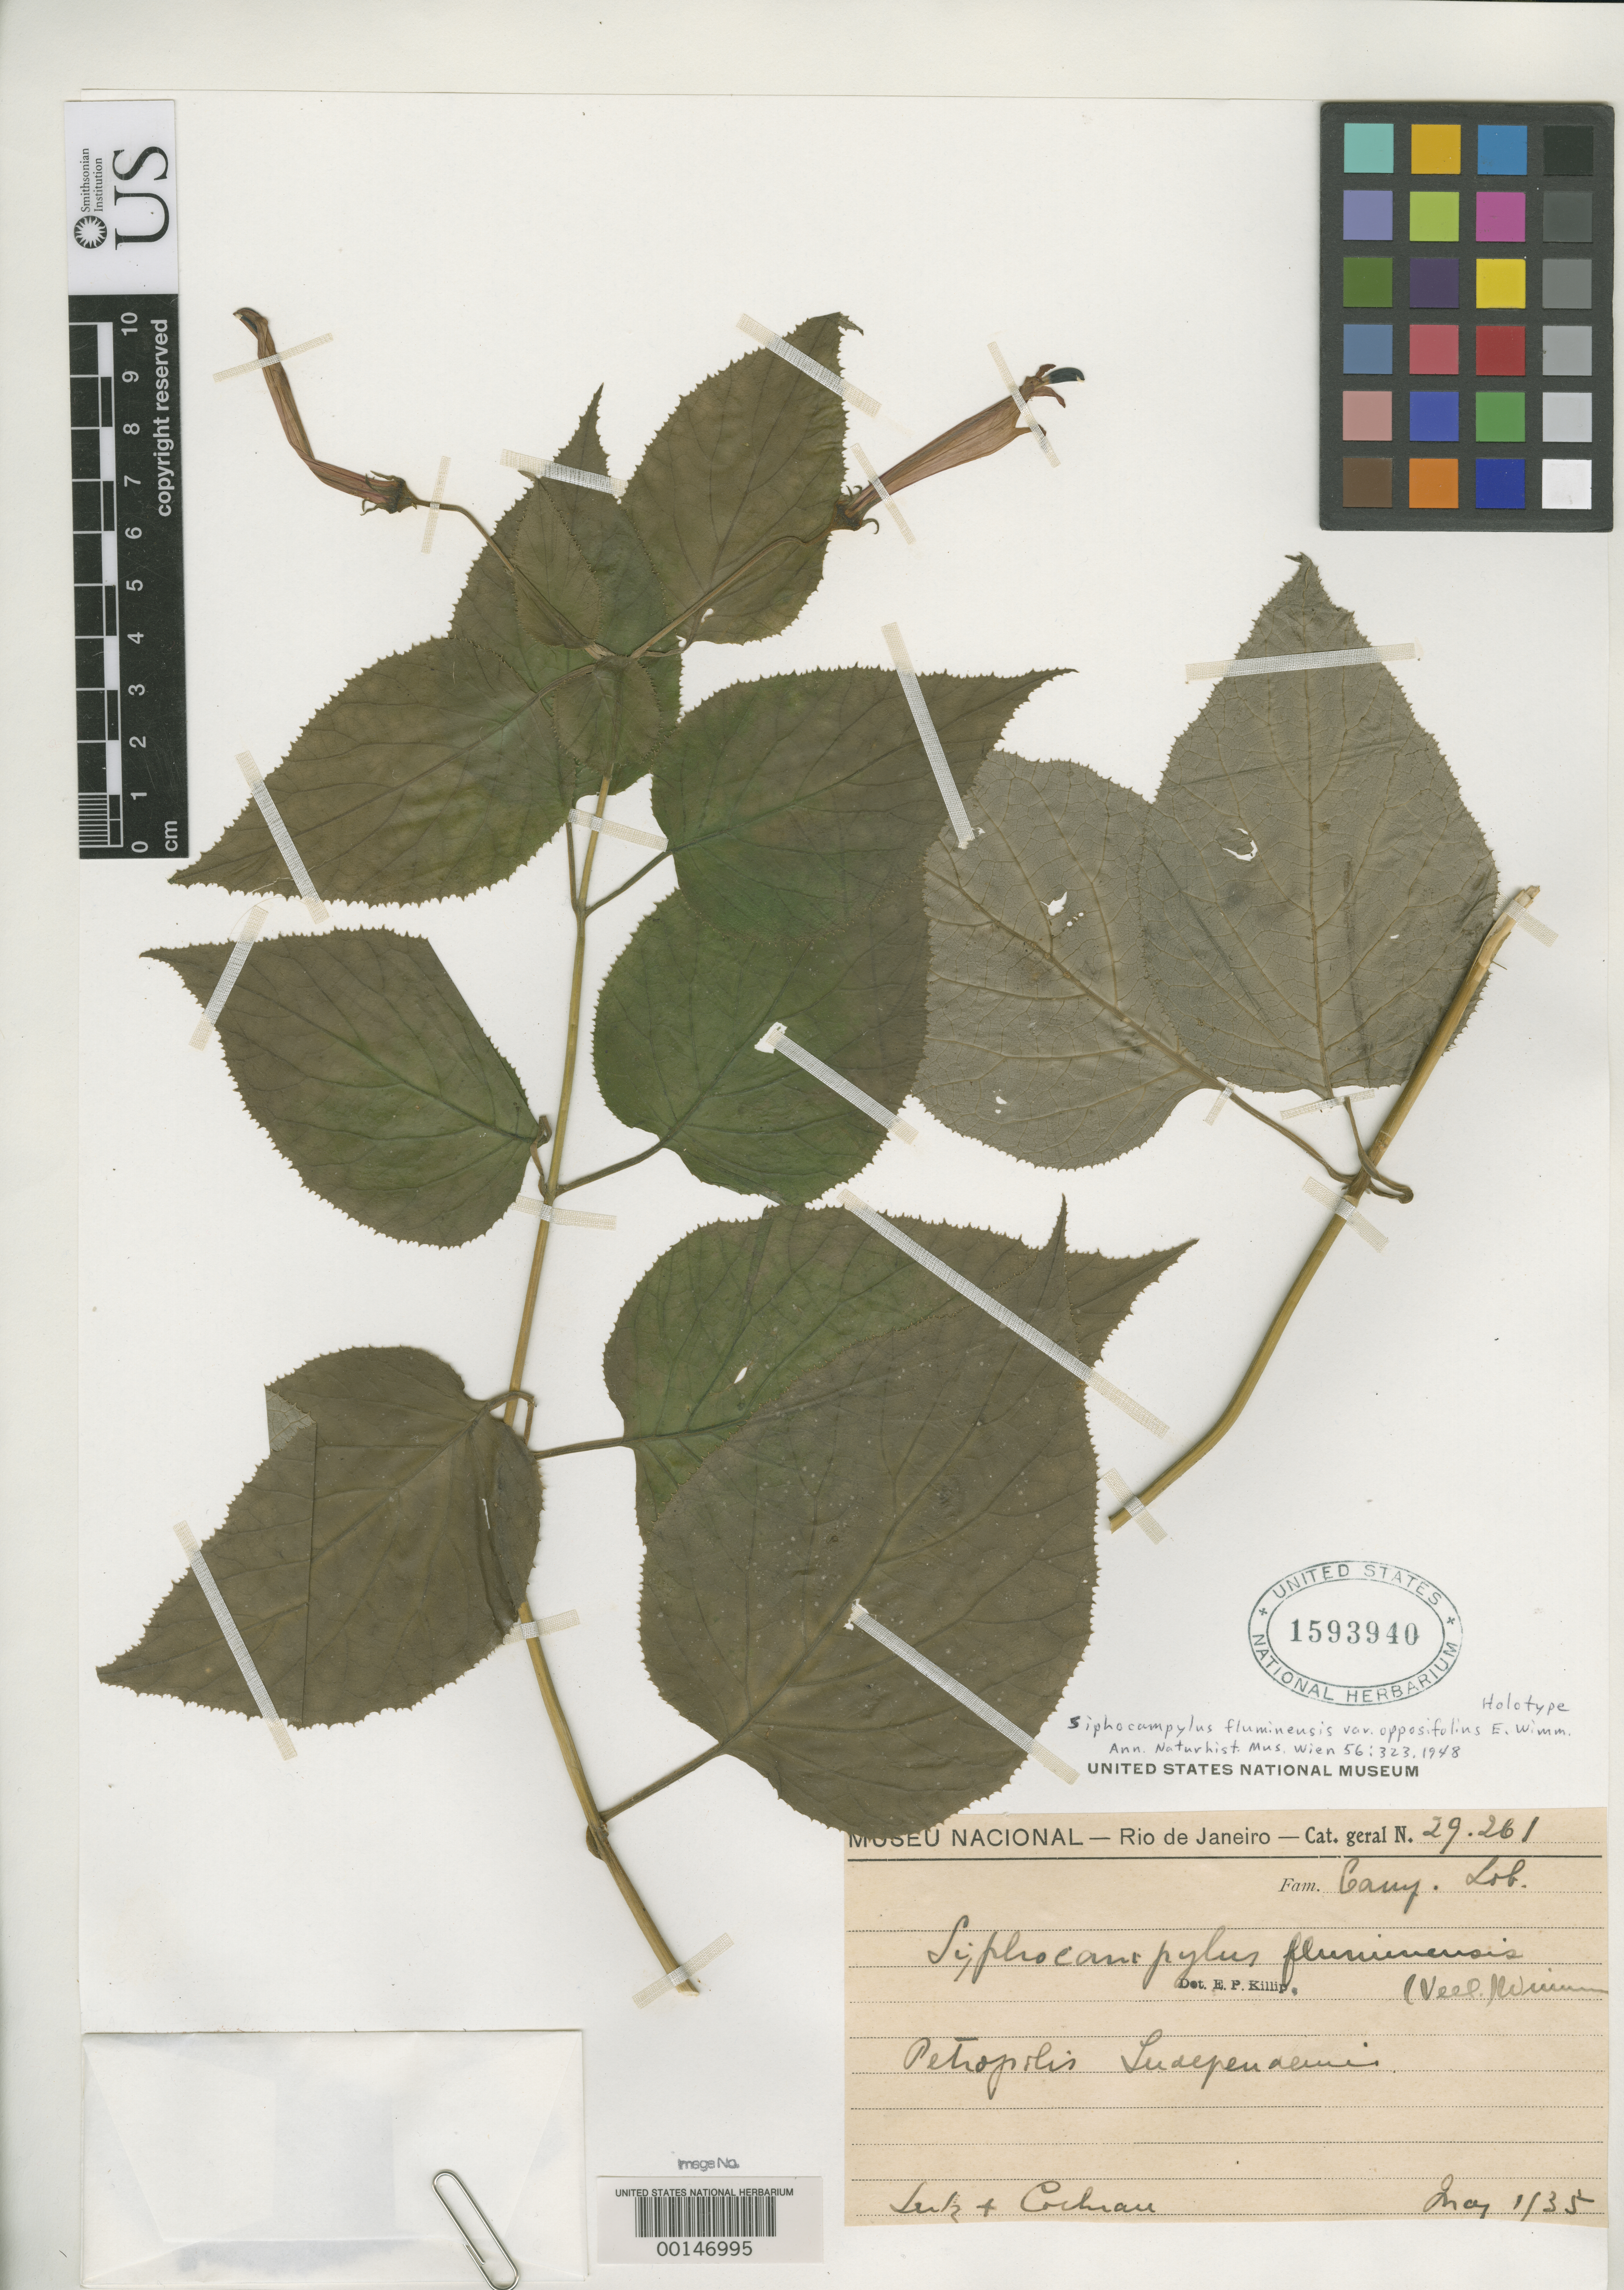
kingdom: Plantae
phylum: Tracheophyta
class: Magnoliopsida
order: Asterales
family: Campanulaceae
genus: Siphocampylus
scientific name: Siphocampylus fluminensis var. opposifolius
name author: E. Wimm.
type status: Holotype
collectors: D. Cochran & B. Lutz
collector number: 29261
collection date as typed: May 1935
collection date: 1935-05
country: Brazil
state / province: Rio de Janeiro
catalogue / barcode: US 1593940